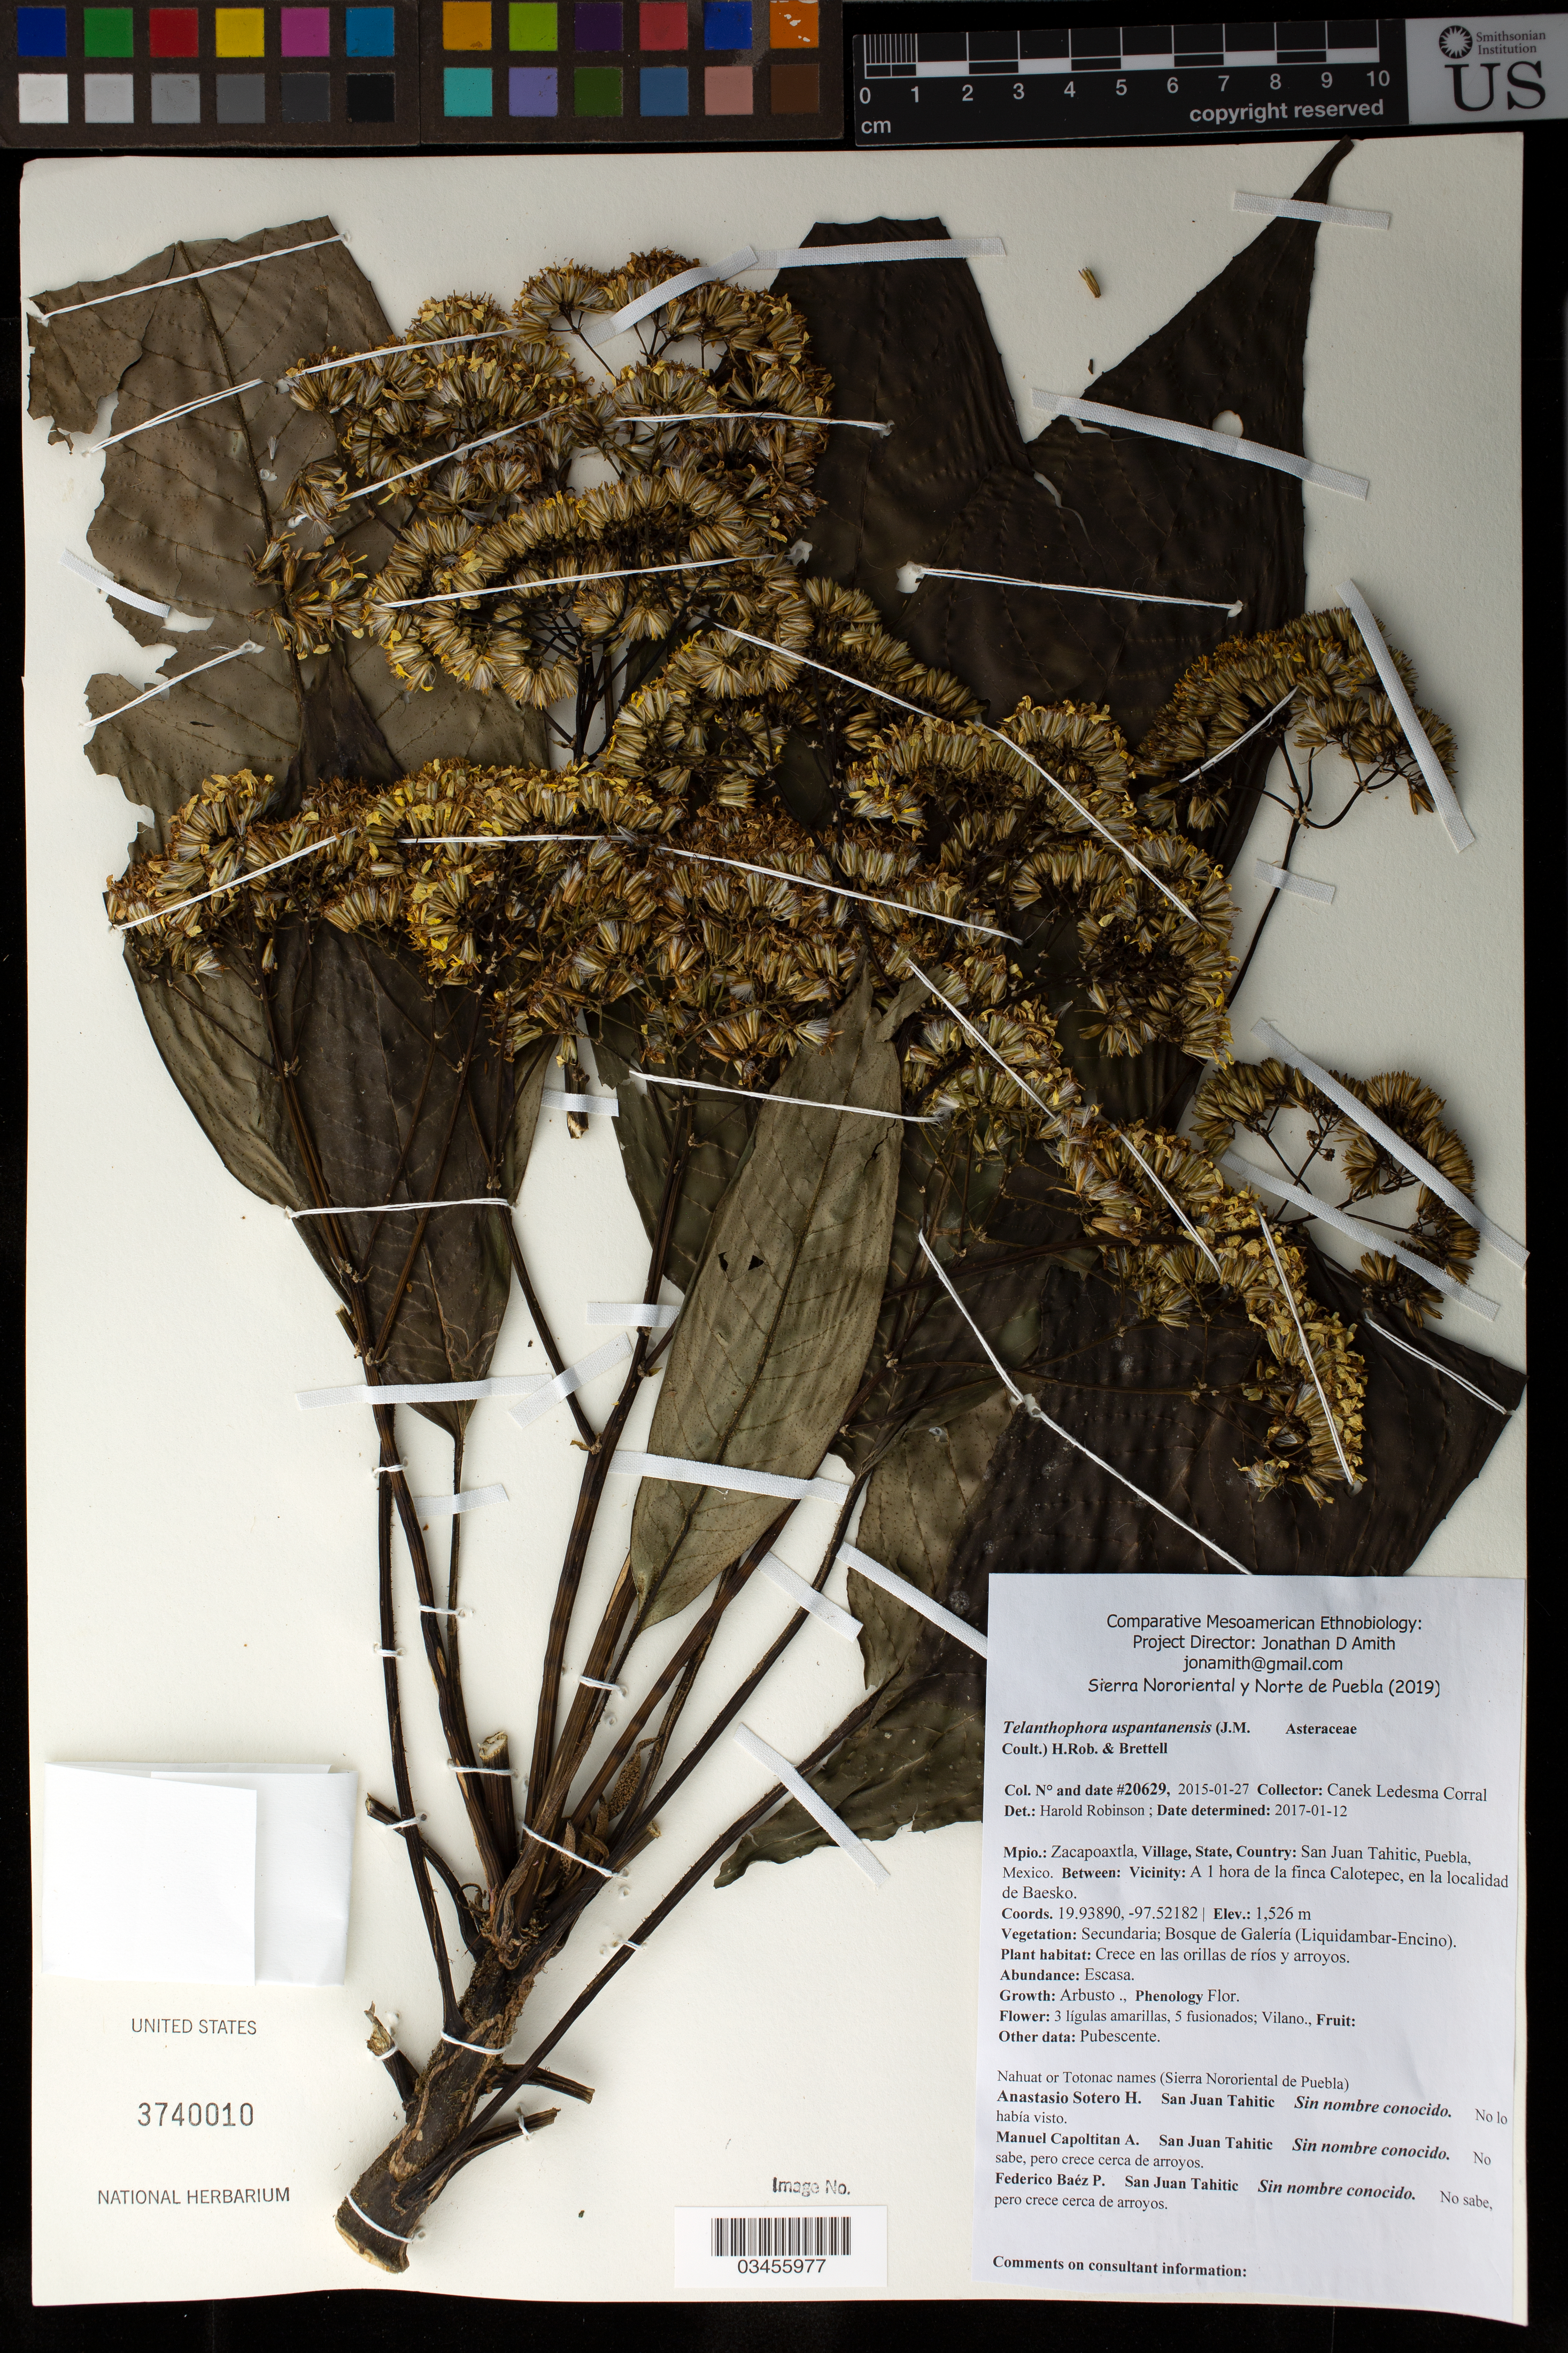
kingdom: Plantae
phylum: Tracheophyta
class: Magnoliopsida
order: Asterales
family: Asteraceae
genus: Telanthophora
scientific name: Telanthophora uspantanensis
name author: (J.M. Coult.) H. Rob. & Brettell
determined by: Robinson, Harold E., (US)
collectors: Canek Ledesma C.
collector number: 20629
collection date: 2015-01-27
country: México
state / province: Puebla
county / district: Zacapoaxtla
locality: PUEBLO: San Juan Tahitic; LOCALIDAD EXACTA: A 1 hora de la finca Calotepec, en la localidad de Baesko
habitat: Bosque de galería (Liquidambar-Encino) | Crece en las orillas de ríos y arroyos.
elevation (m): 1526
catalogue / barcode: US 3740010